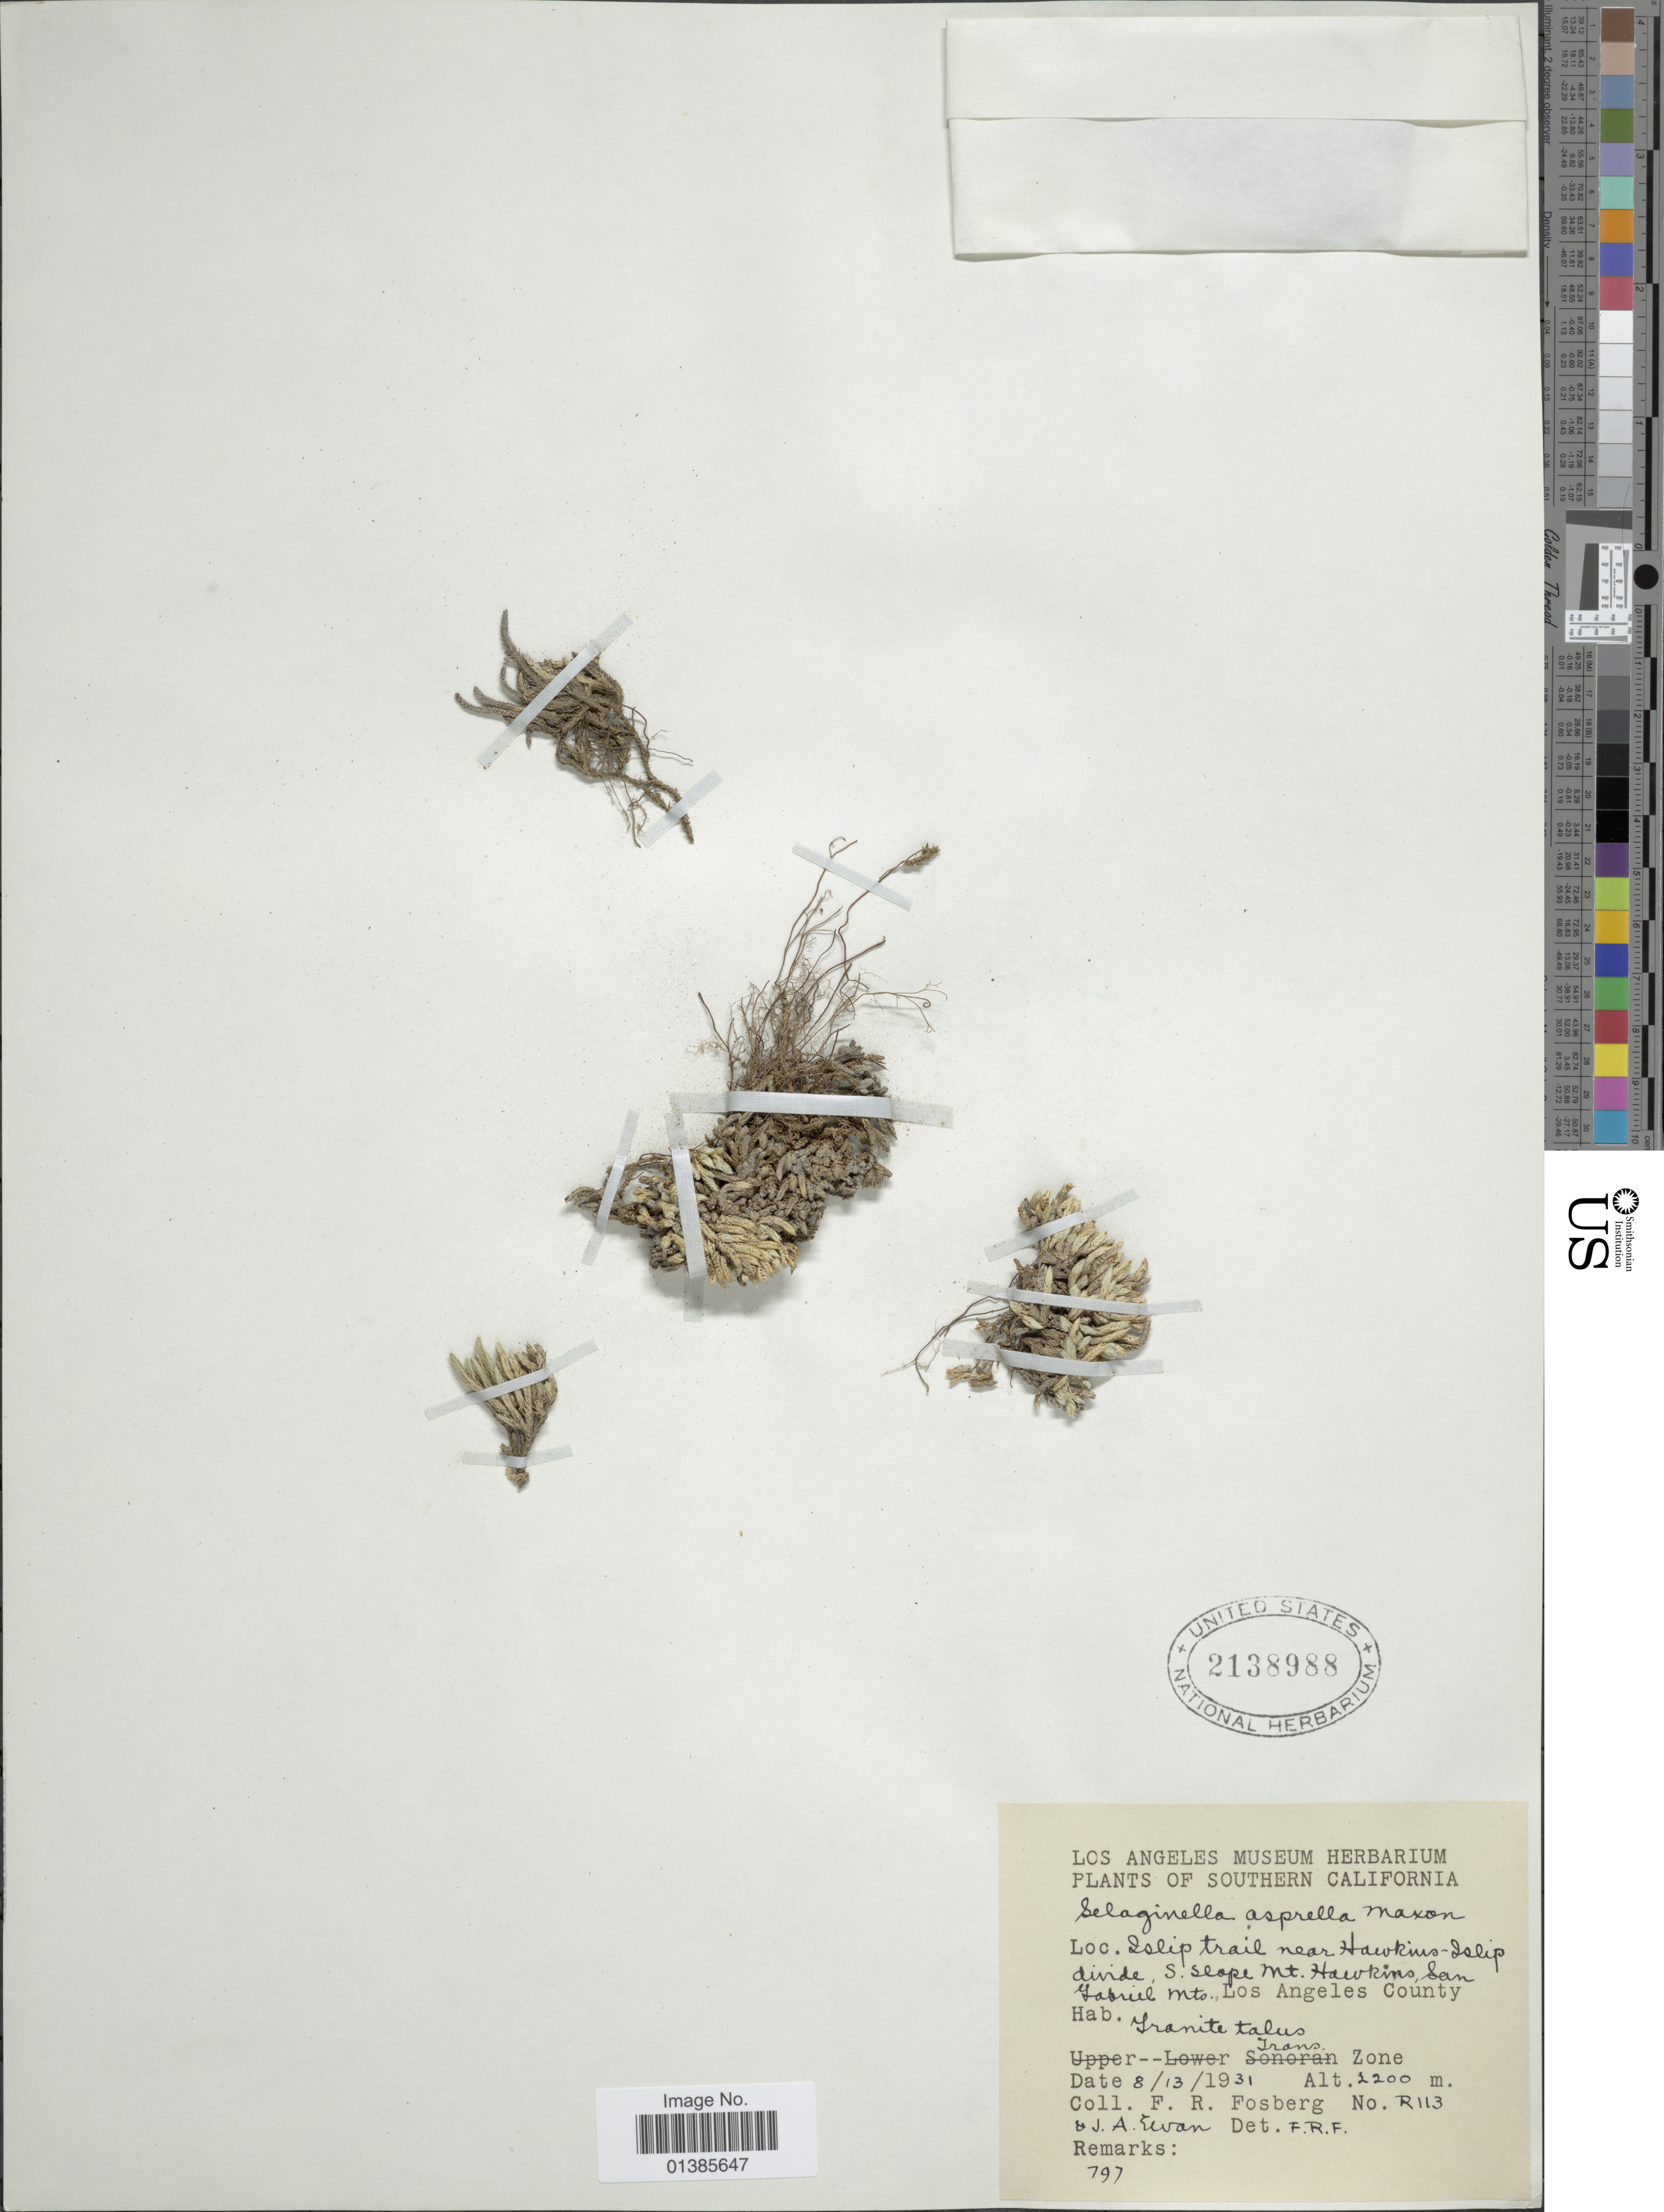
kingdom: Plantae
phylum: Tracheophyta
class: Lycopodiopsida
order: Selaginellales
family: Selaginellaceae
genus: Selaginella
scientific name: Selaginella asprella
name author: Maxon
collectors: F. R. Fosberg & J. A. Ewan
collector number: R113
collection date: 1931-08-13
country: United States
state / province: California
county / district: Los Angeles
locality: Islip trail near Hawkins-Islip divide, S. slope Mt. Hawkins, San Gabriel Mts. Los Angeles County, Southern California.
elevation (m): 2200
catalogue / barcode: US 2138988